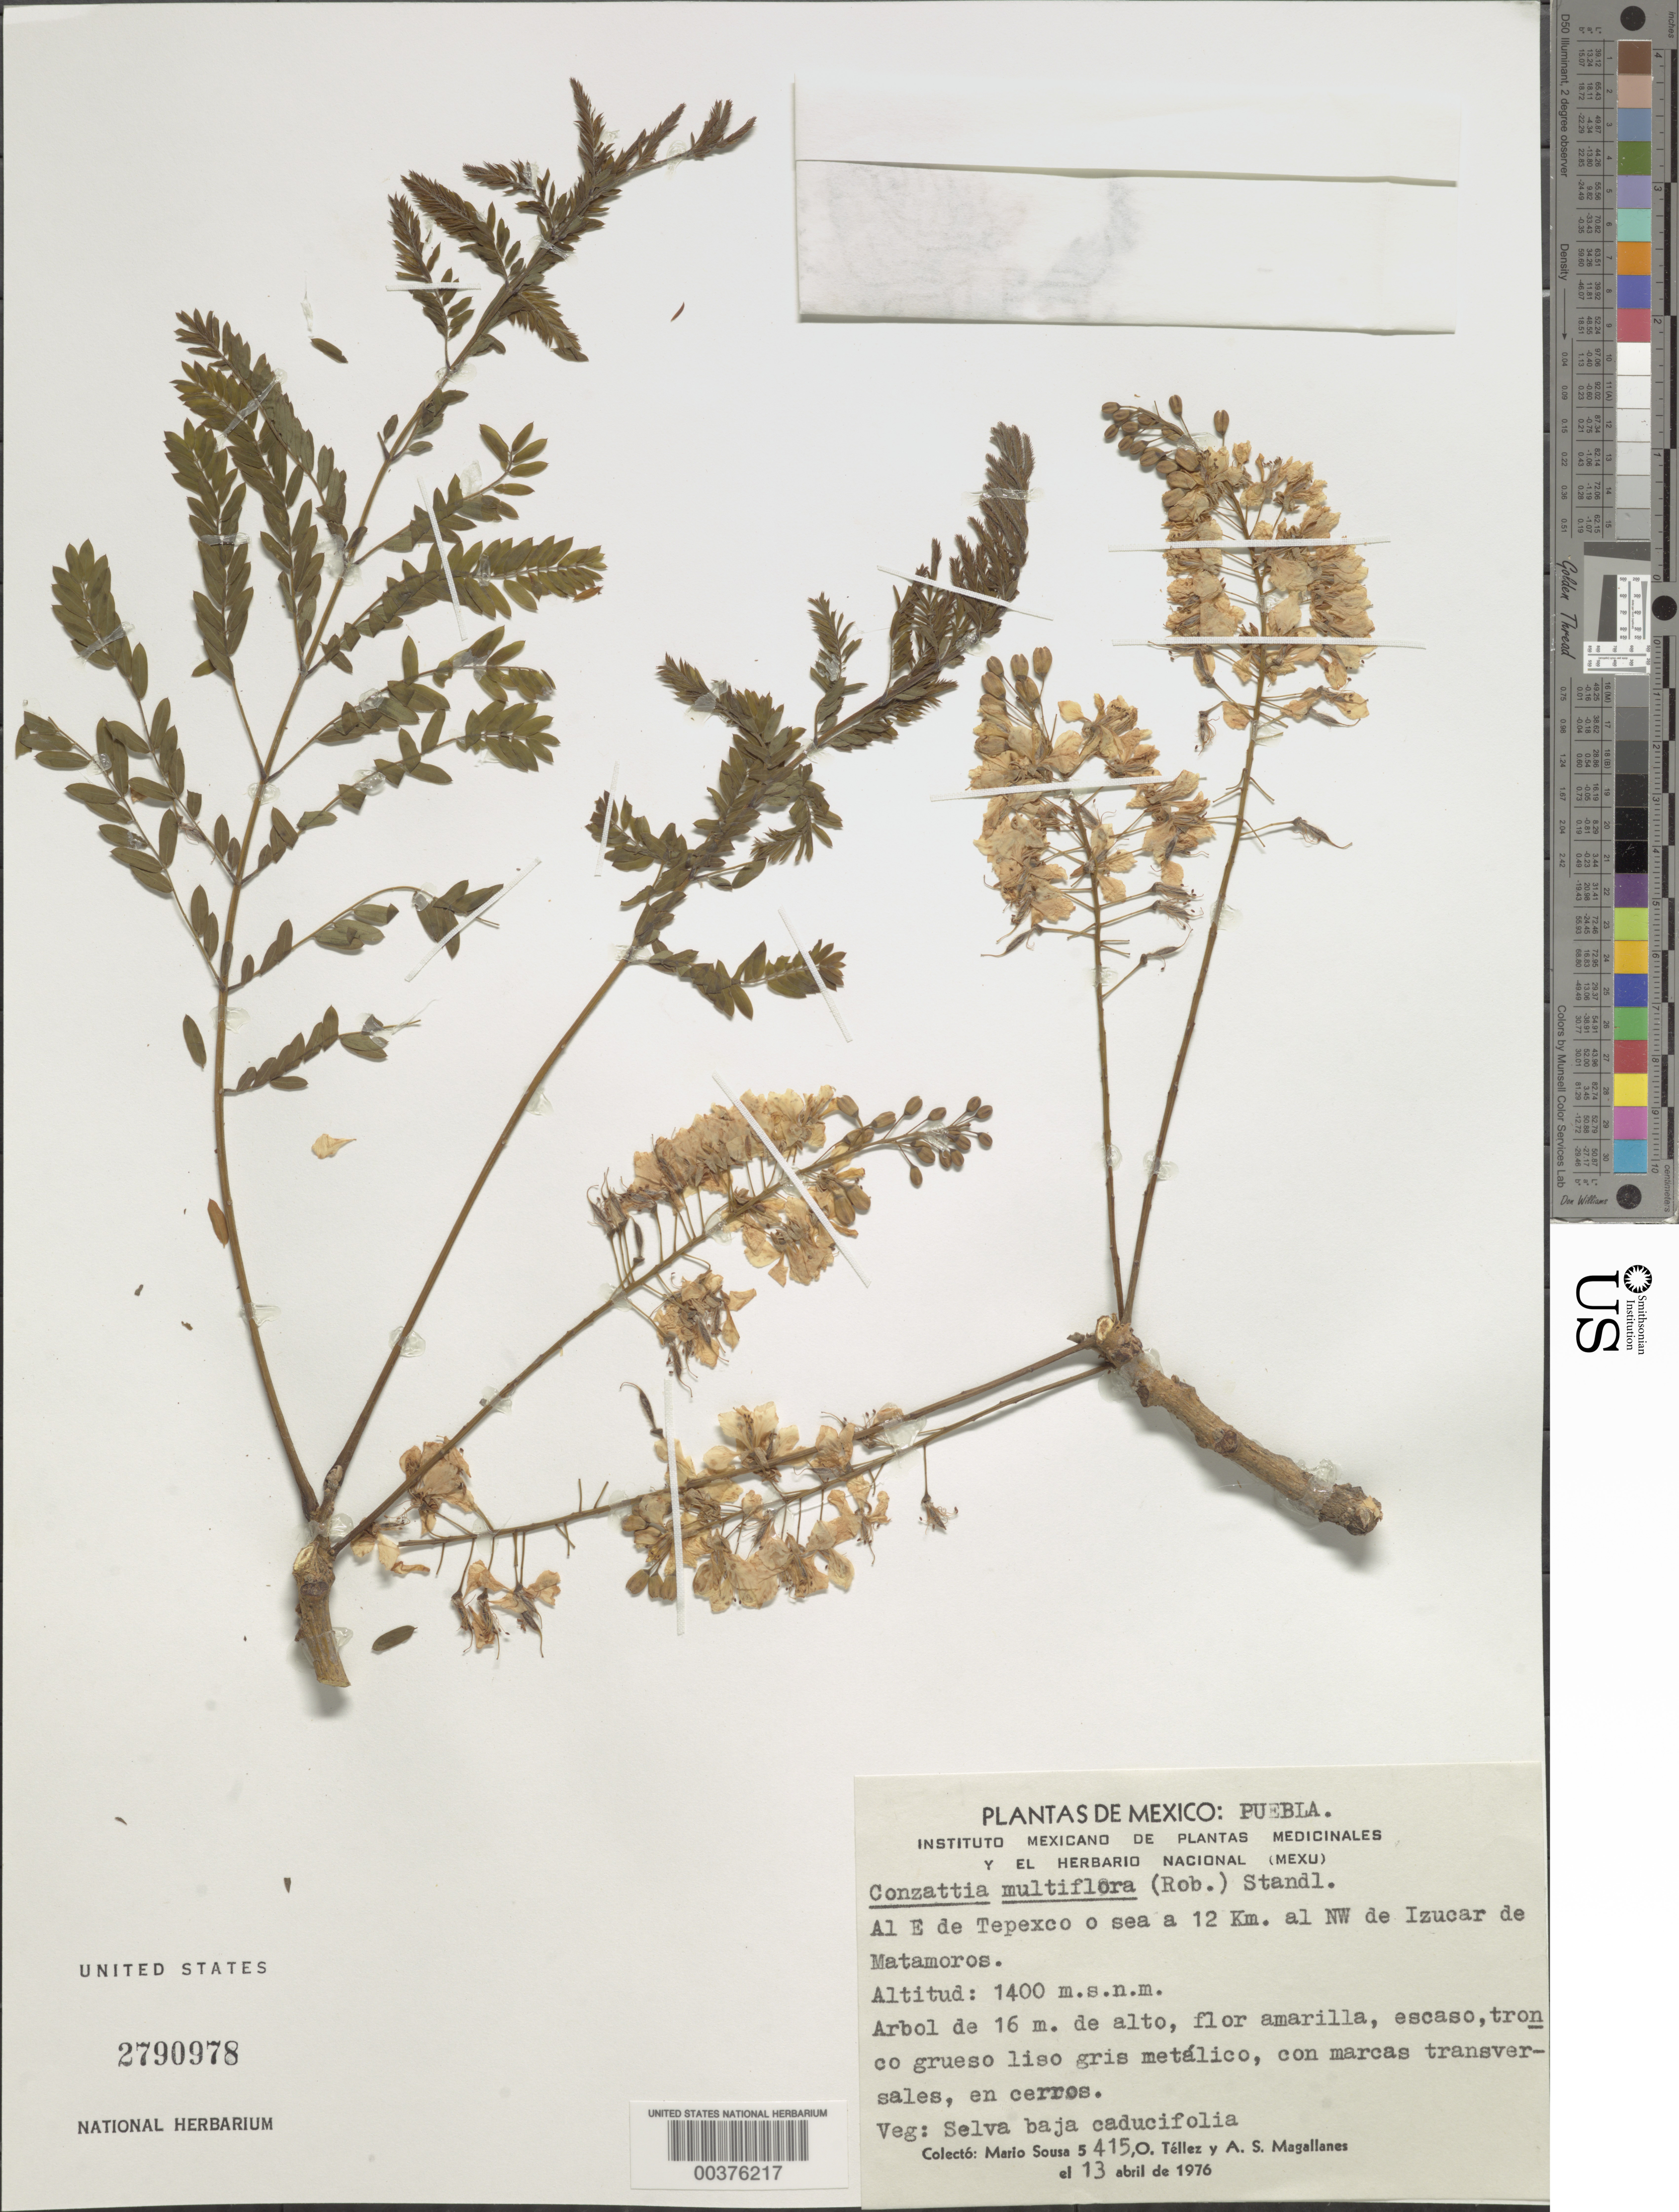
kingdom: Plantae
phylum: Tracheophyta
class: Magnoliopsida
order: Fabales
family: Fabaceae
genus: Conzattia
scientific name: Conzattia multiflora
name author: (B.L. Rob.) Standl.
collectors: M. Sousa S., O. Téllez V. & A. Magallanes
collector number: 5415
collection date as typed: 13 Apr 1976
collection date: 1976-04-13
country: Mexico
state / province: Puebla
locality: Al E de Tepexco o sea 12 km al NW de Izucar de Matamoros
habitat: En cerros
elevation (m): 1400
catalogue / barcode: US 2790978